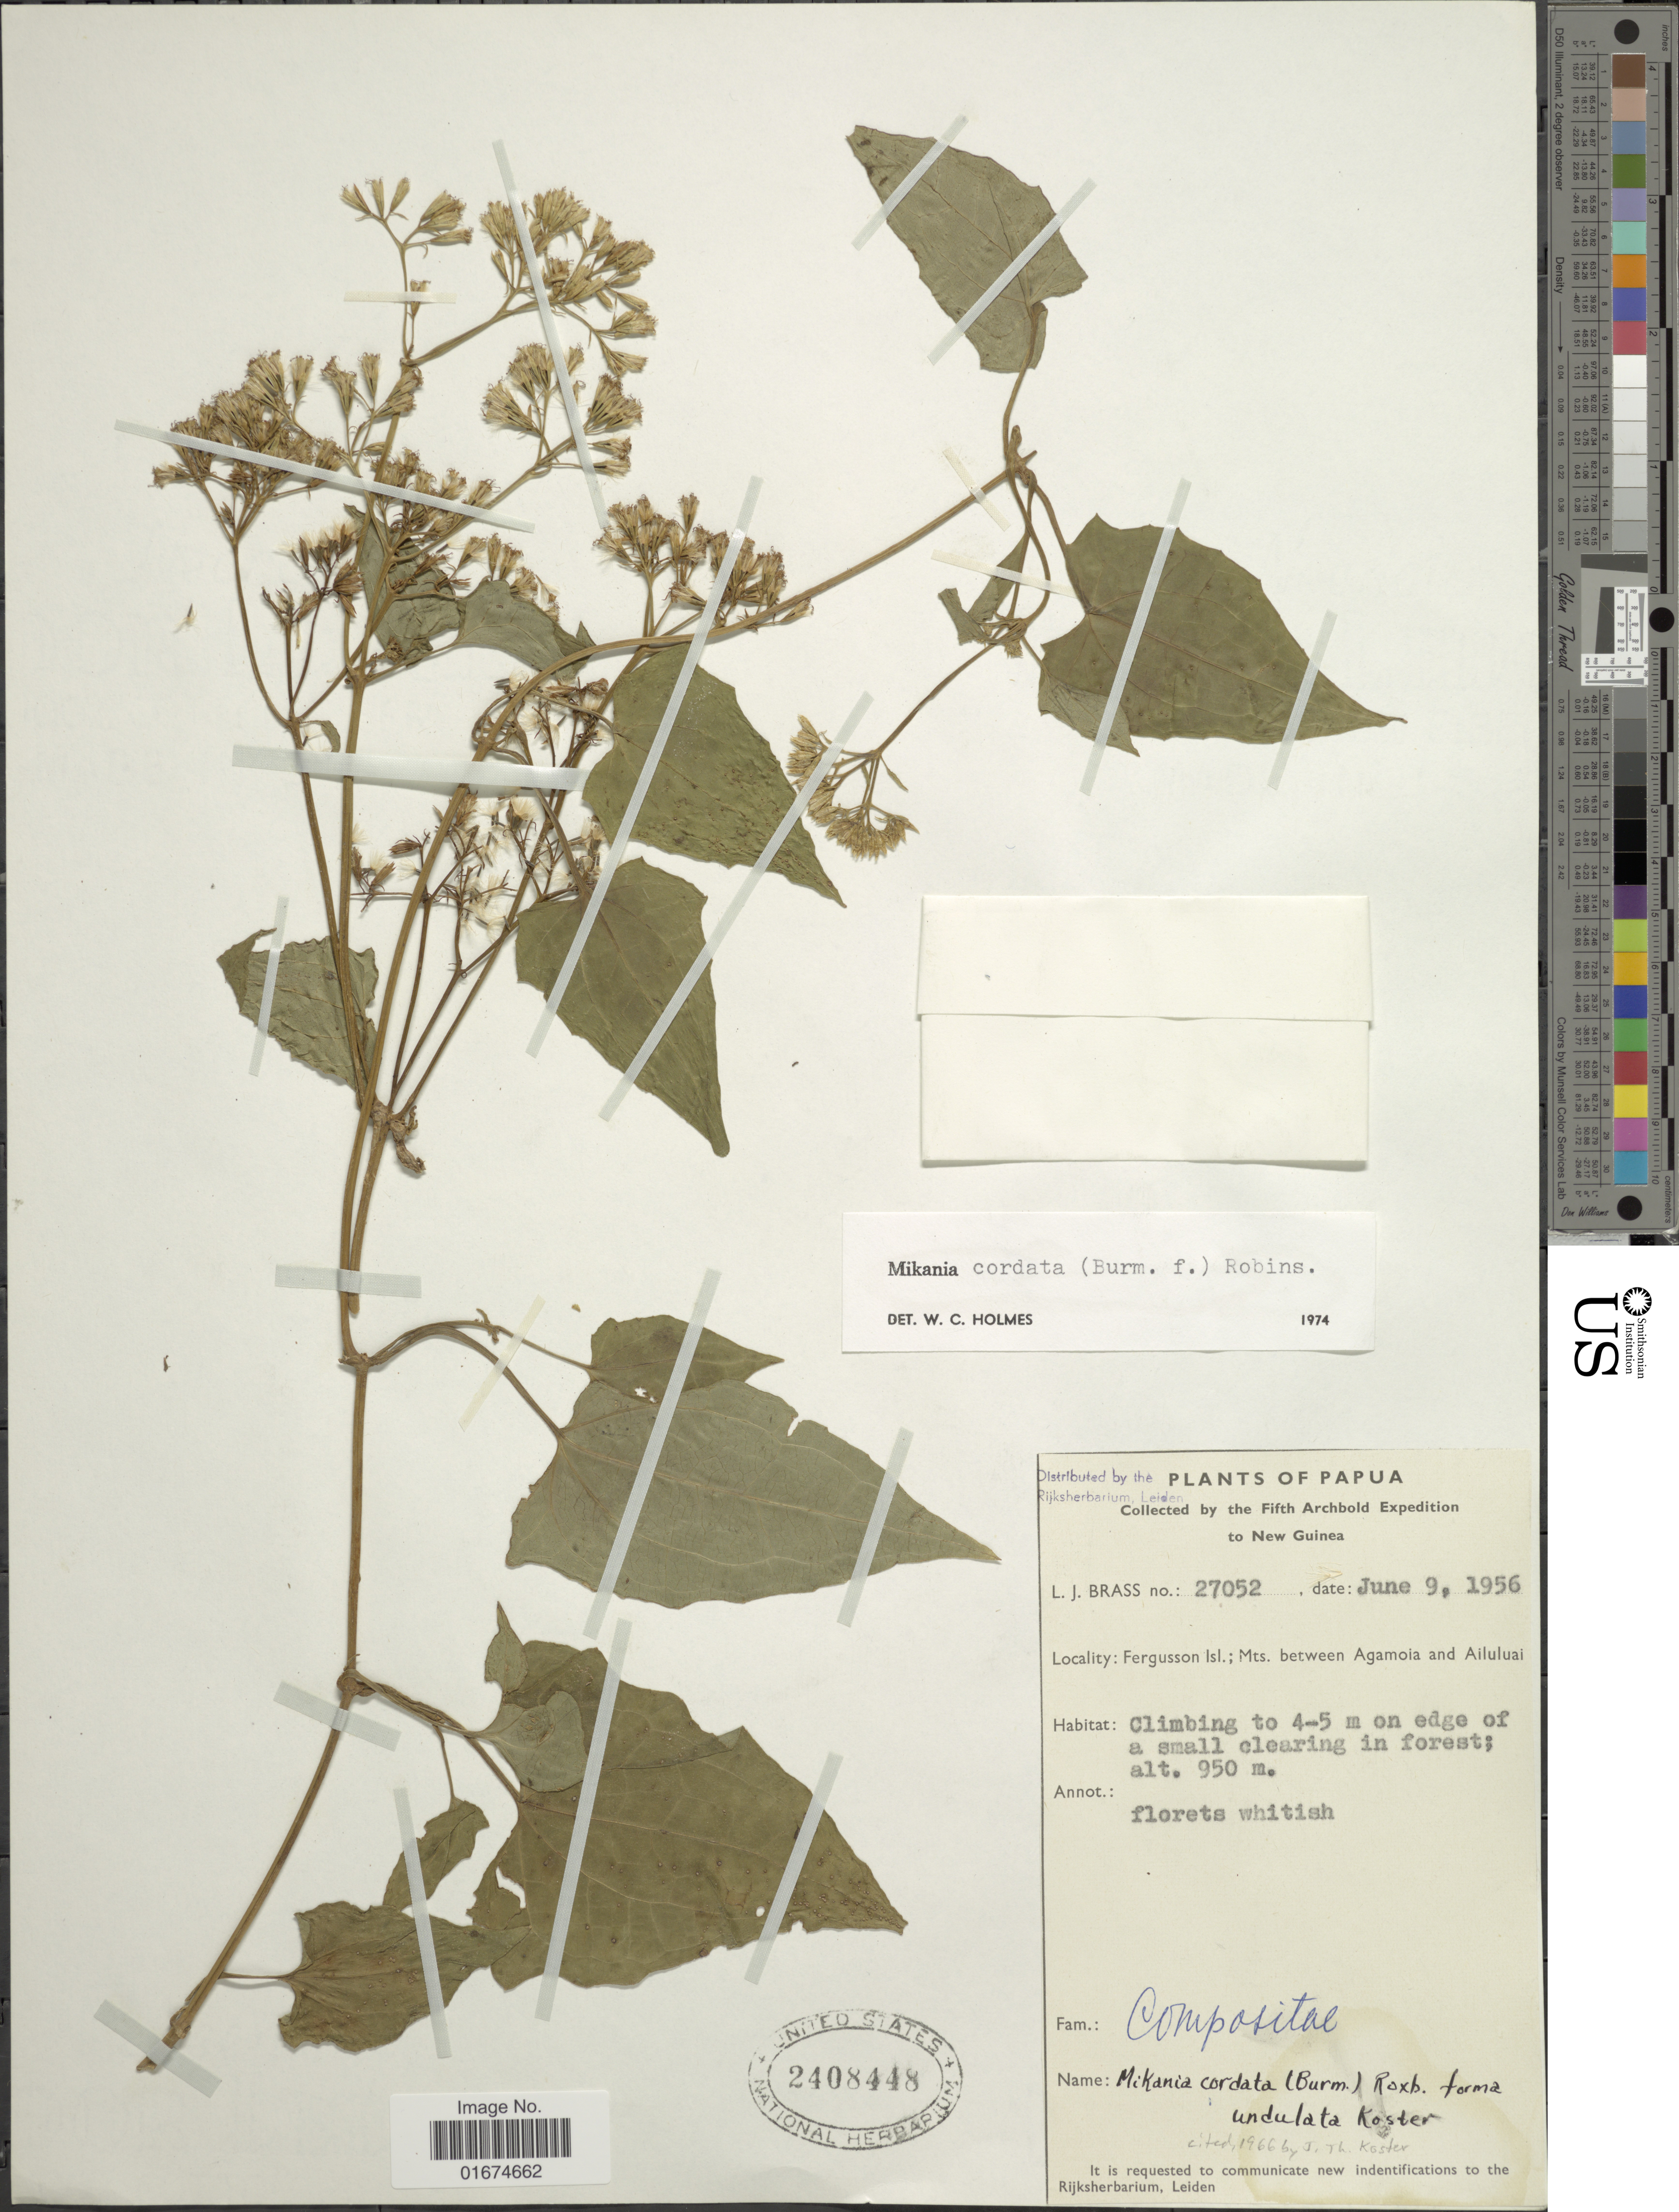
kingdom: Plantae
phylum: Tracheophyta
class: Magnoliopsida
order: Asterales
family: Asteraceae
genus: Mikania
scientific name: Mikania cordata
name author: (Burm. f.) B.L. Rob.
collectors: L. J. Brass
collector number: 27052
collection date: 1956-06-09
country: Papua New Guinea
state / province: Milne Bay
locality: Mts. between Agamola and Ailuluai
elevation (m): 950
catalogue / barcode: US 2408448